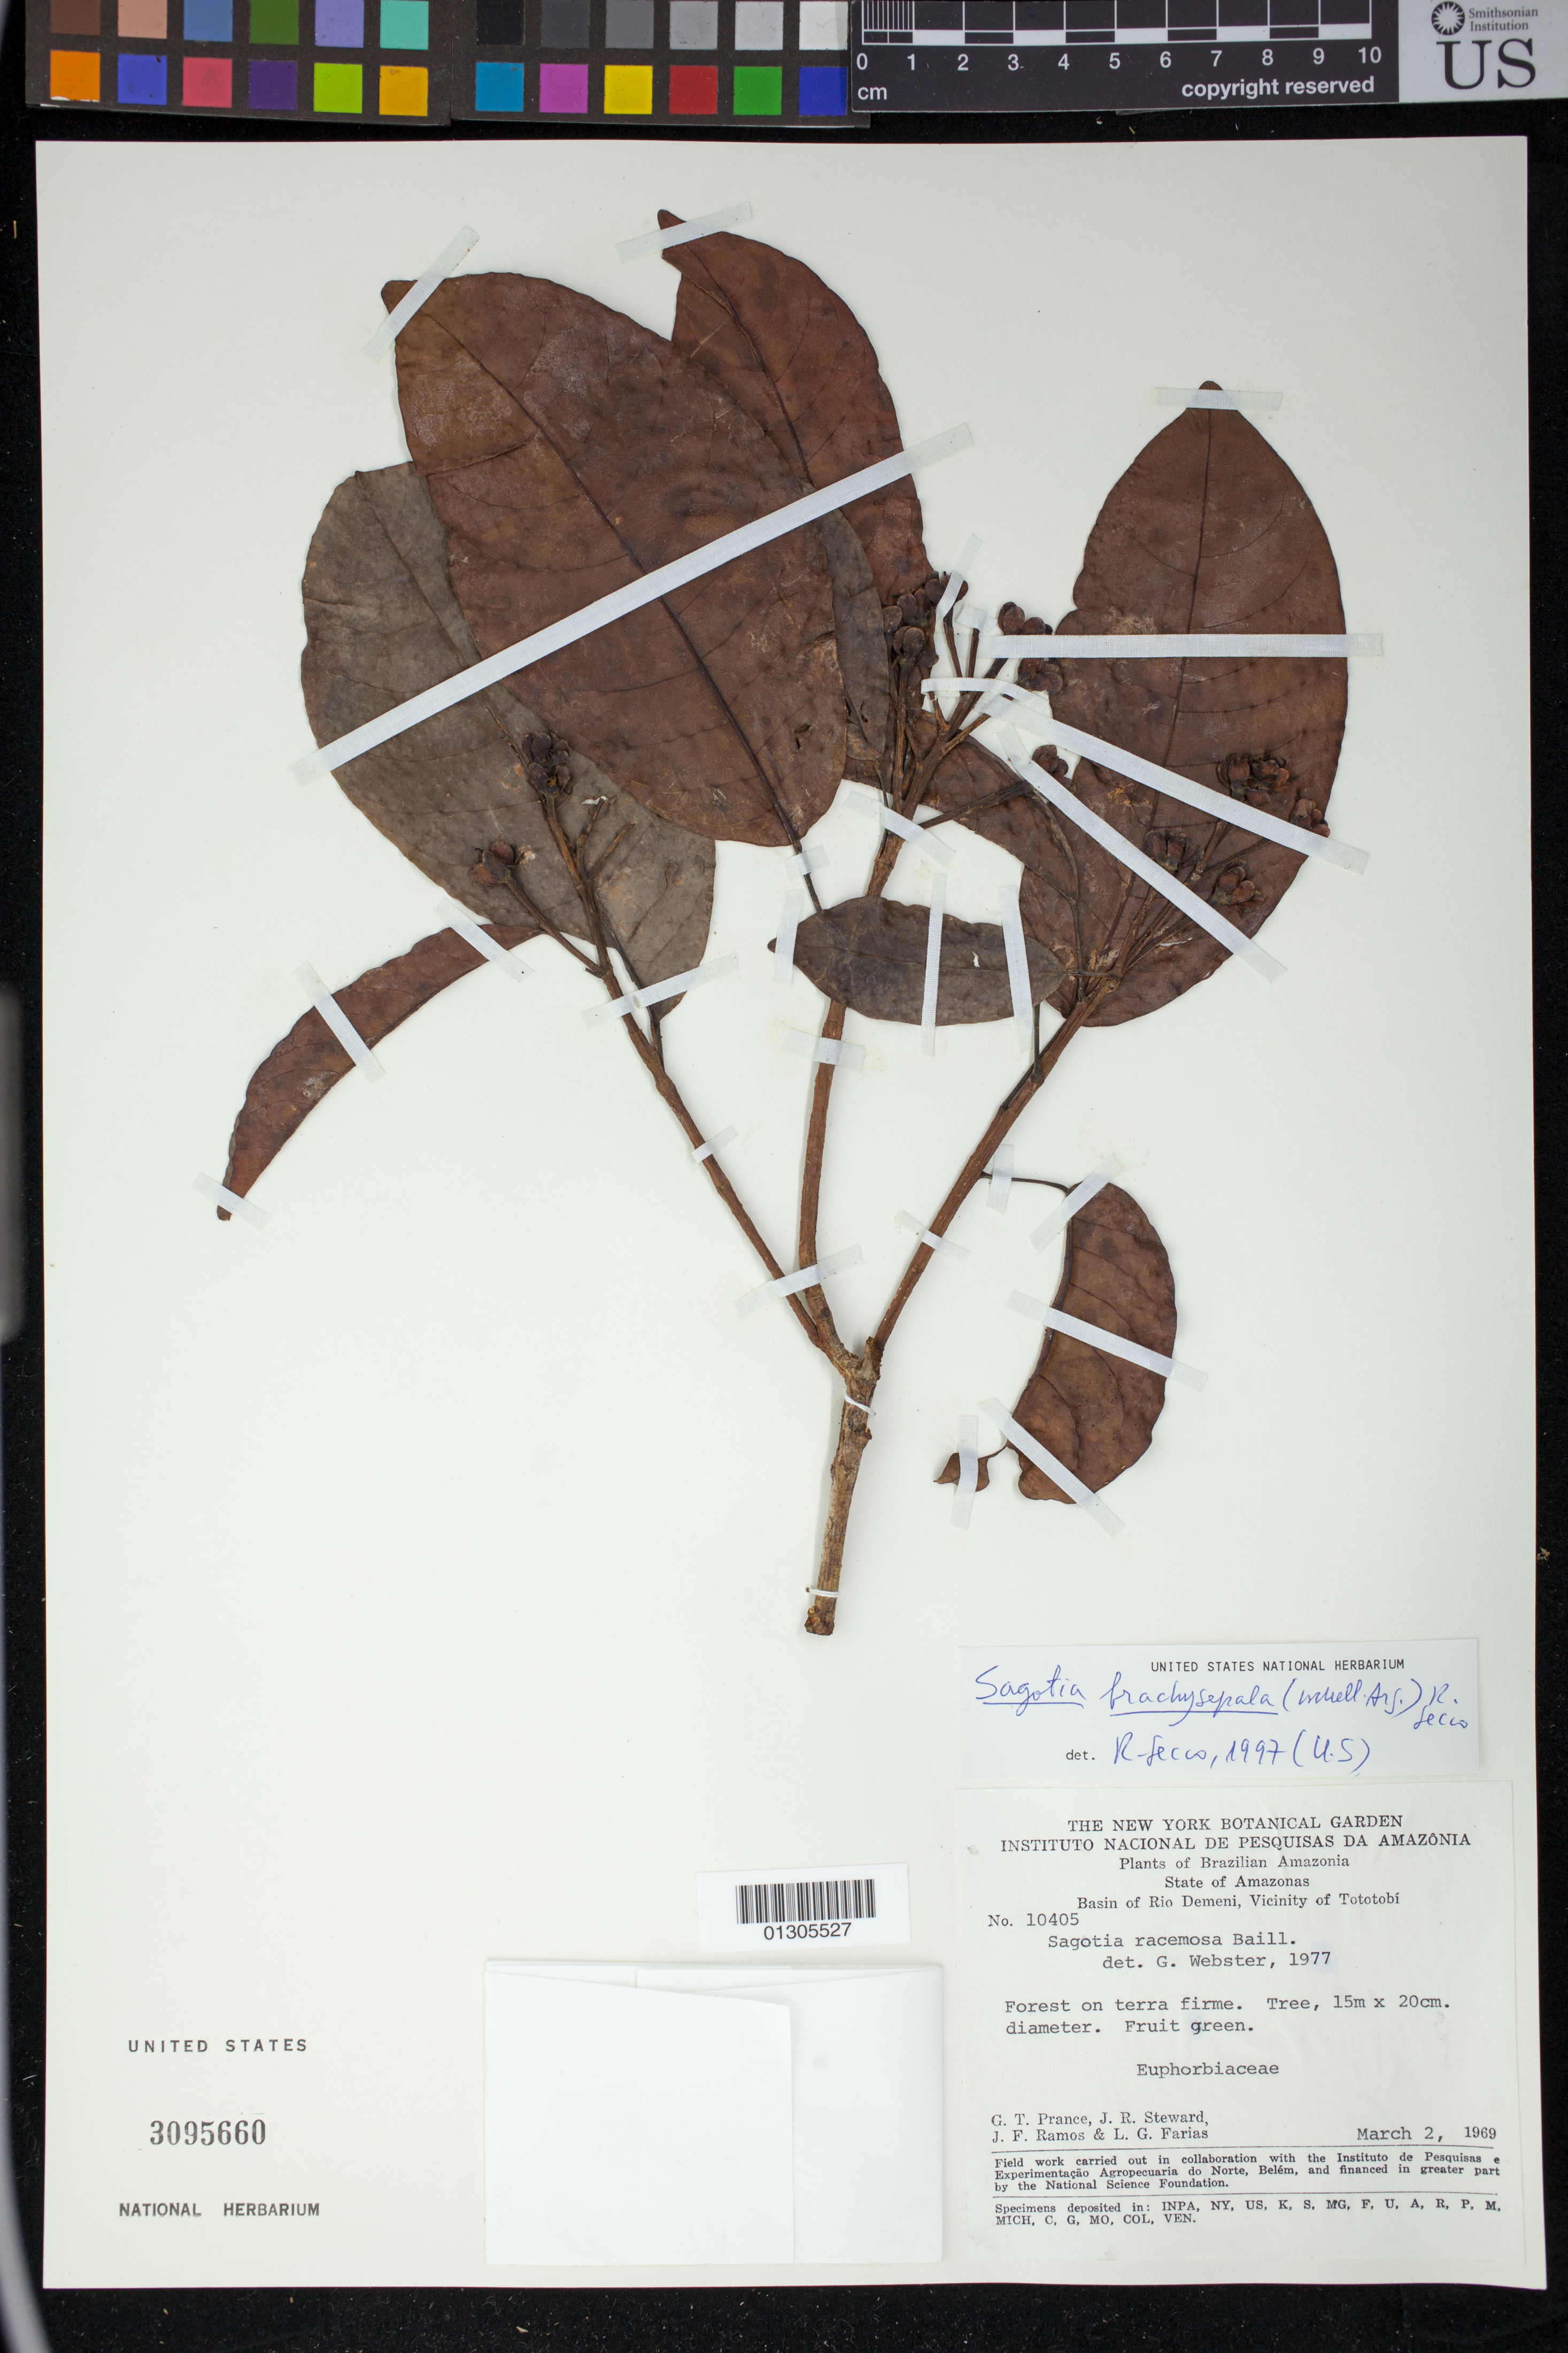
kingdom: Plantae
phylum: Tracheophyta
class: Magnoliopsida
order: Malpighiales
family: Euphorbiaceae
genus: Sagotia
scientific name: Sagotia racemosa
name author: Baill.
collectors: G. T. Prance, J. R. Steward, J. F. Ramos & L. G. Farias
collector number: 10405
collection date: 1969-03-02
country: Brazil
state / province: Amazonas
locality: Basin of Rio Demeni, Vicinity of Tototobí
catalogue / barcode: US 3095660